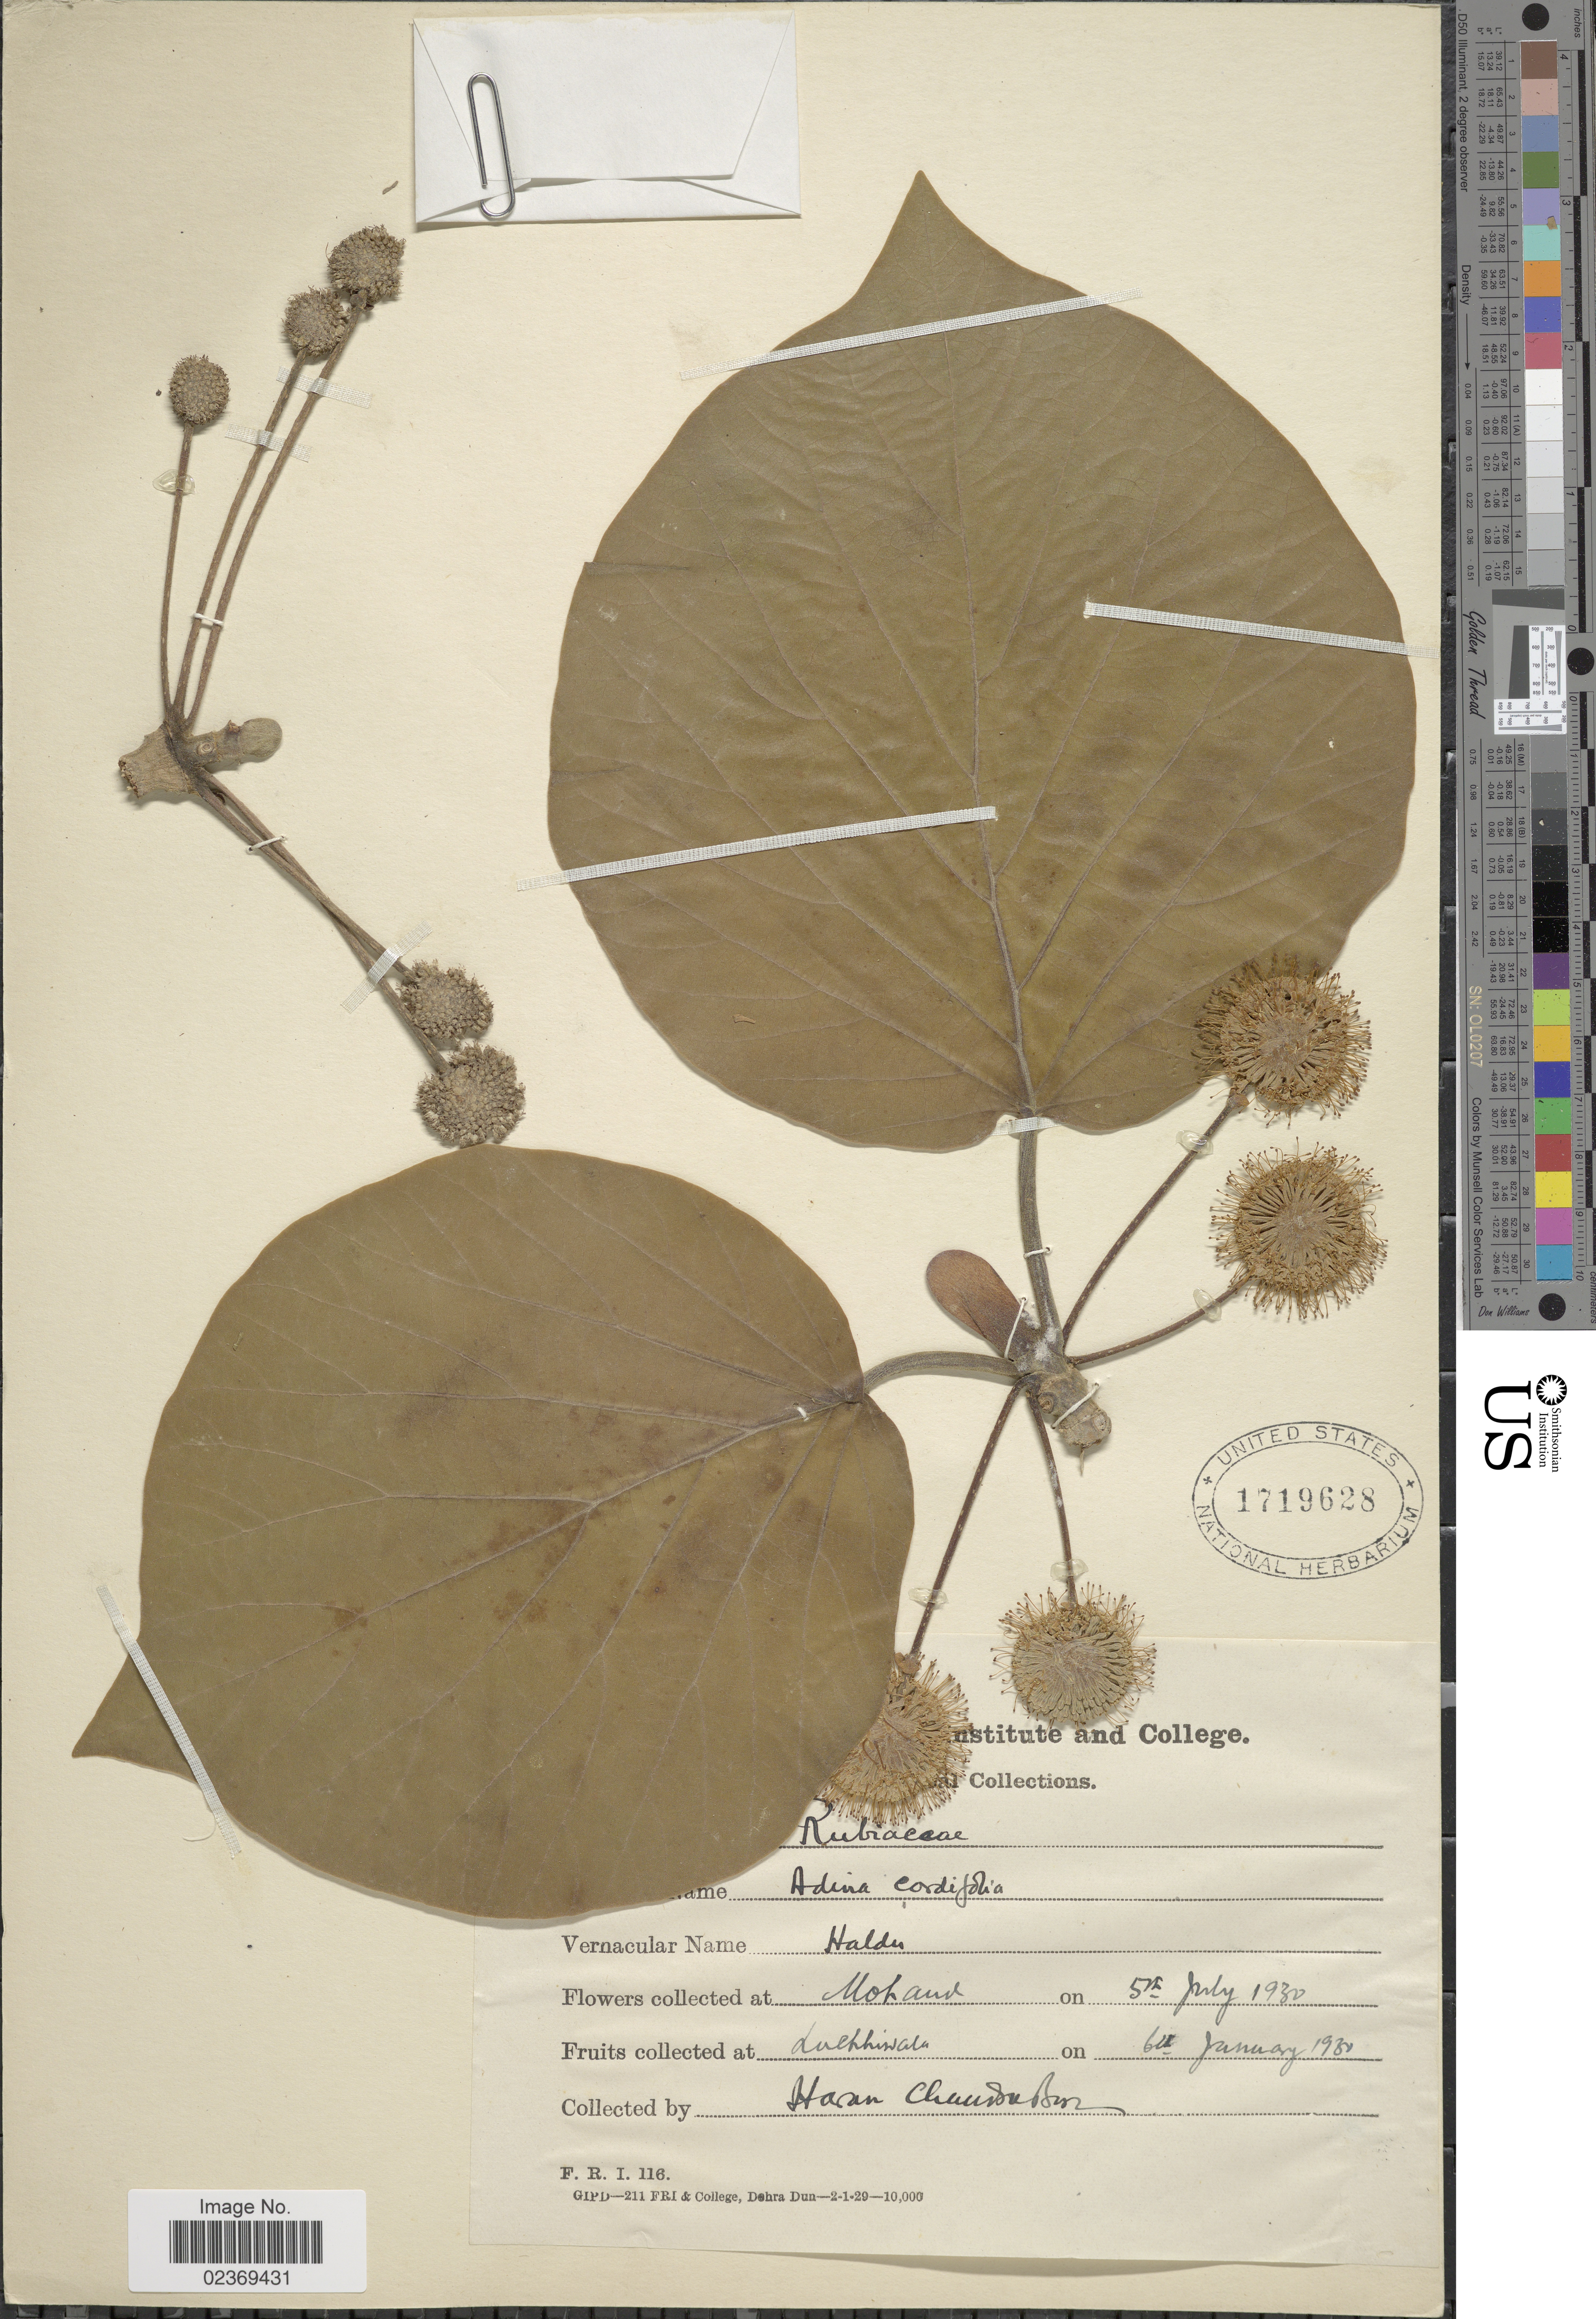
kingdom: Plantae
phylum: Tracheophyta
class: Magnoliopsida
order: Gentianales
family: Rubiaceae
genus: Adina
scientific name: Adina cordifolia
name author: (Roxb.) Hook. f. & Benth.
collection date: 1930-01-06/1930-07-05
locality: Mohand, Luchiwala [interpreted]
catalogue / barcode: US 1719628